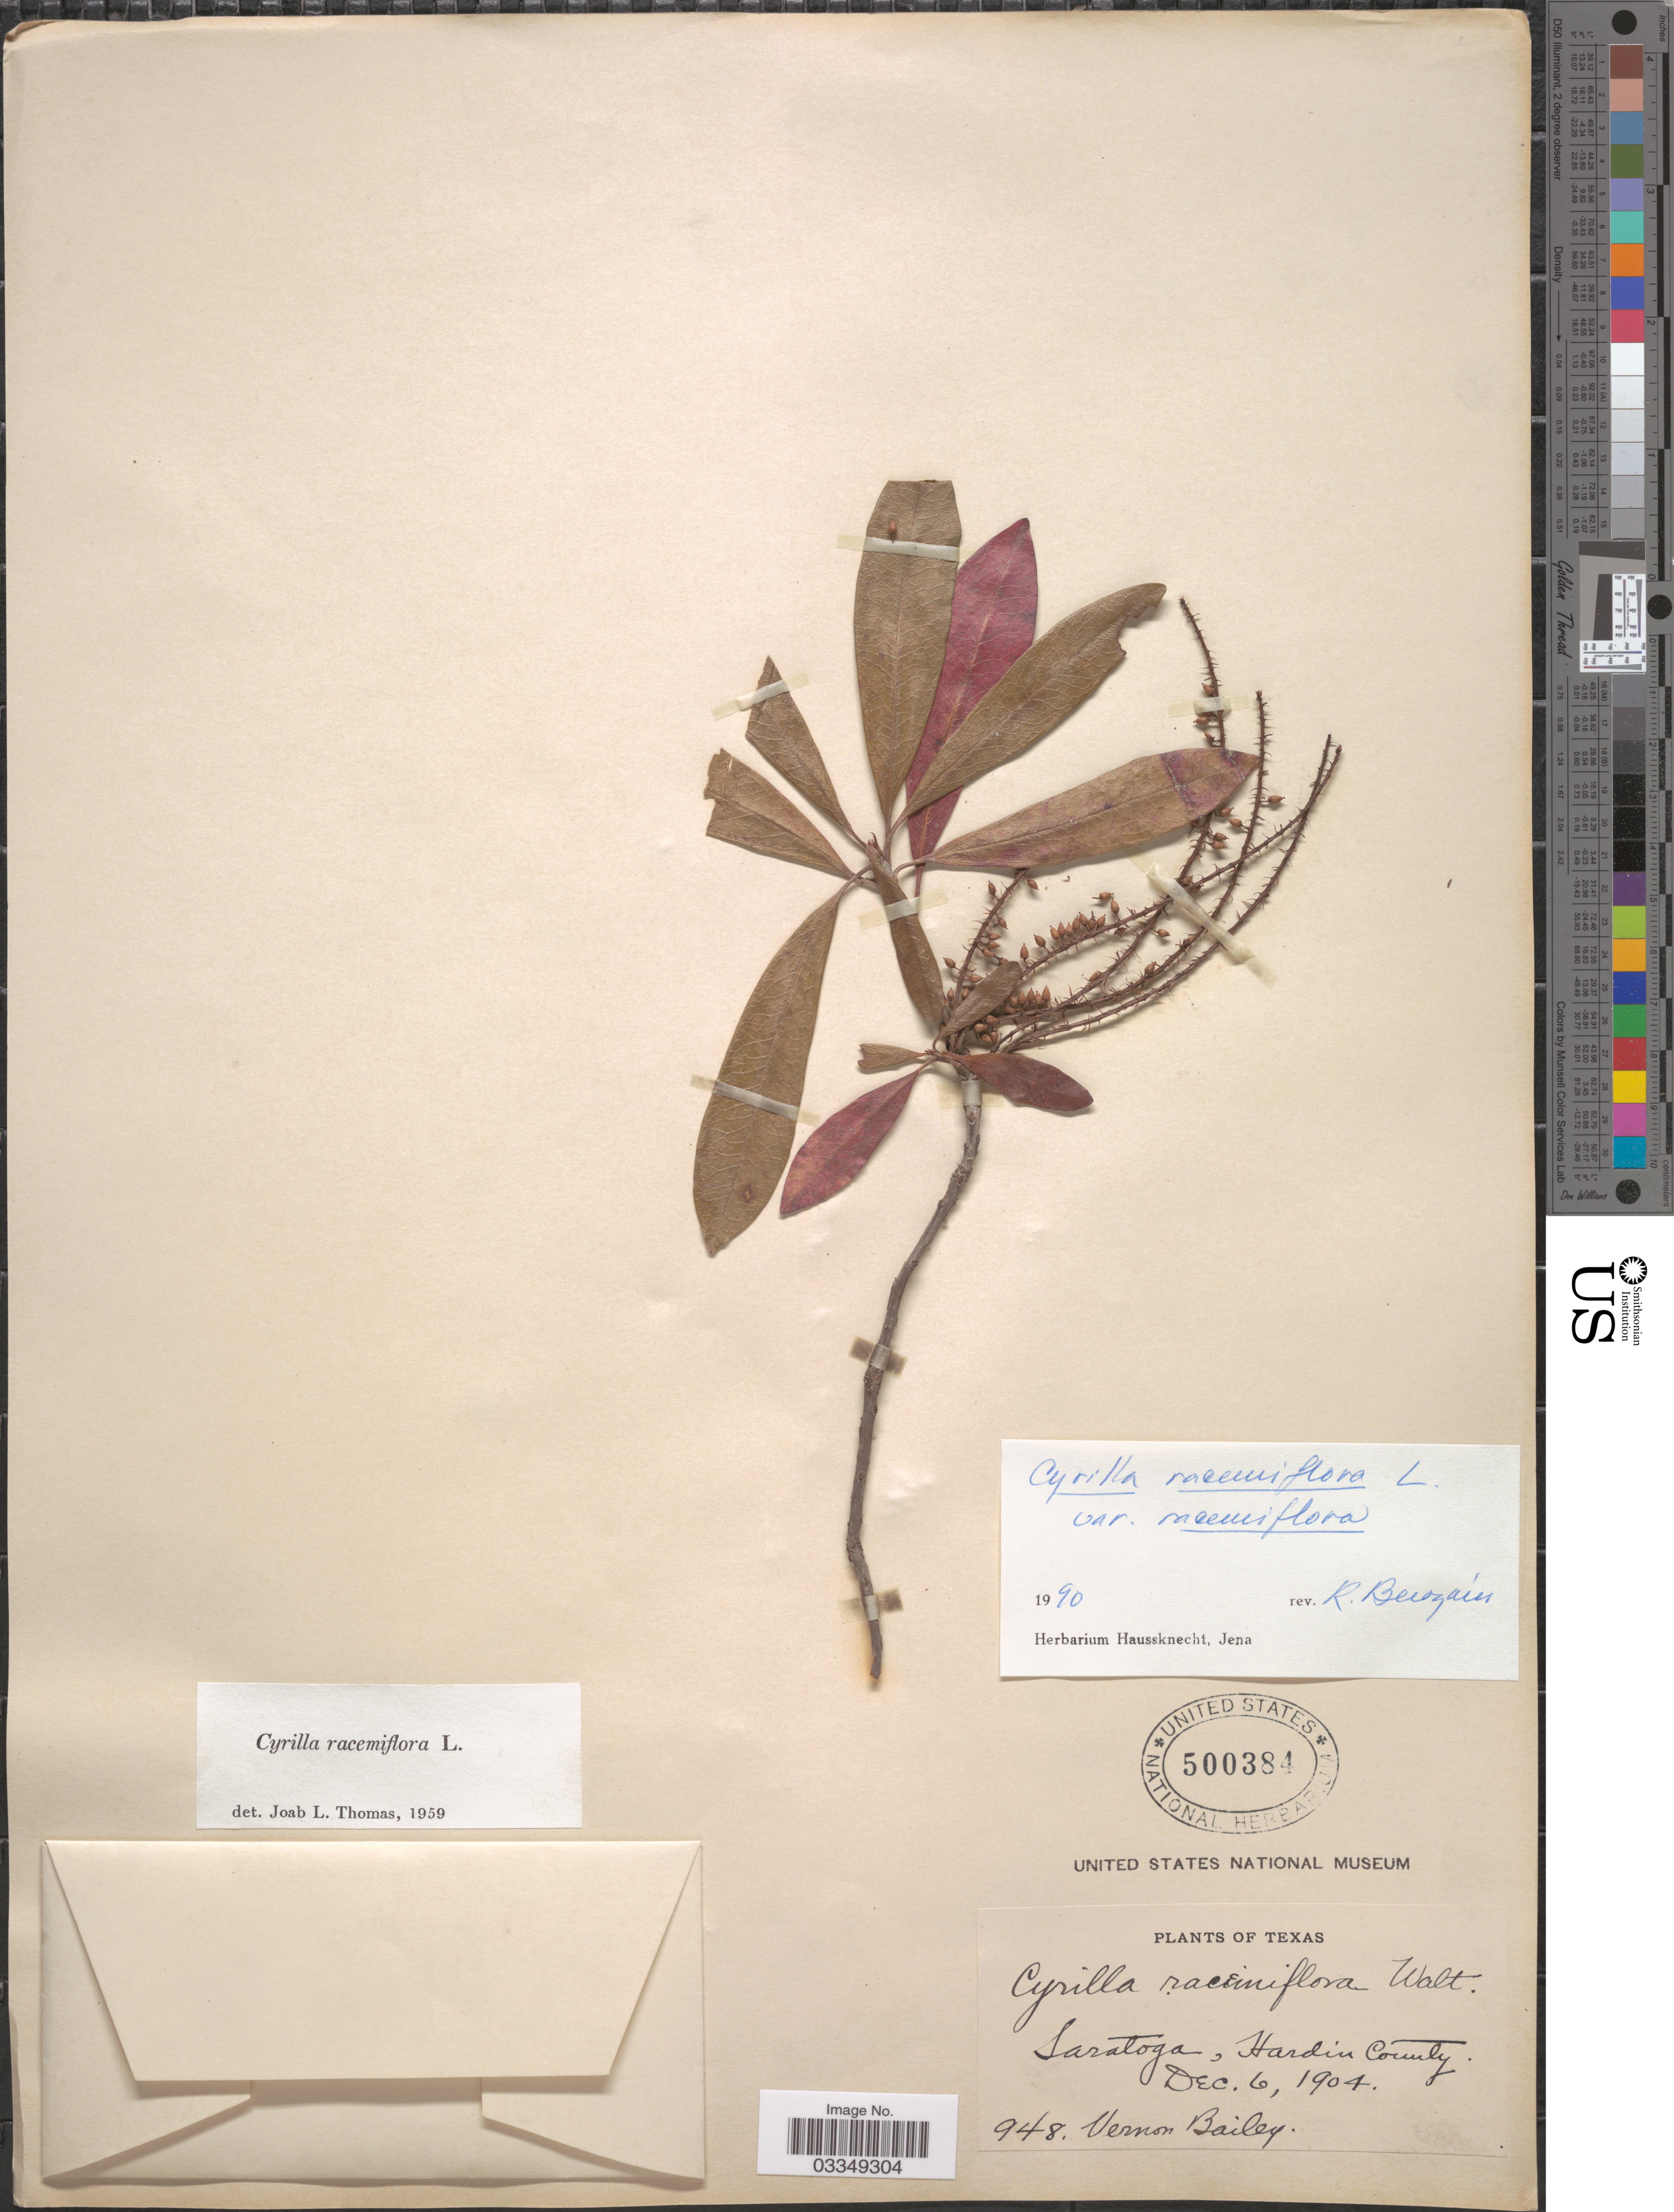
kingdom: Plantae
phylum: Tracheophyta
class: Magnoliopsida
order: Ericales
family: Cyrillaceae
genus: Cyrilla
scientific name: Cyrilla racemiflora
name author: L.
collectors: V. O. Bailey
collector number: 948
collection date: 1904-12-06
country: United States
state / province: Texas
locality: Saratoga, Hardin County.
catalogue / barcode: US 500384